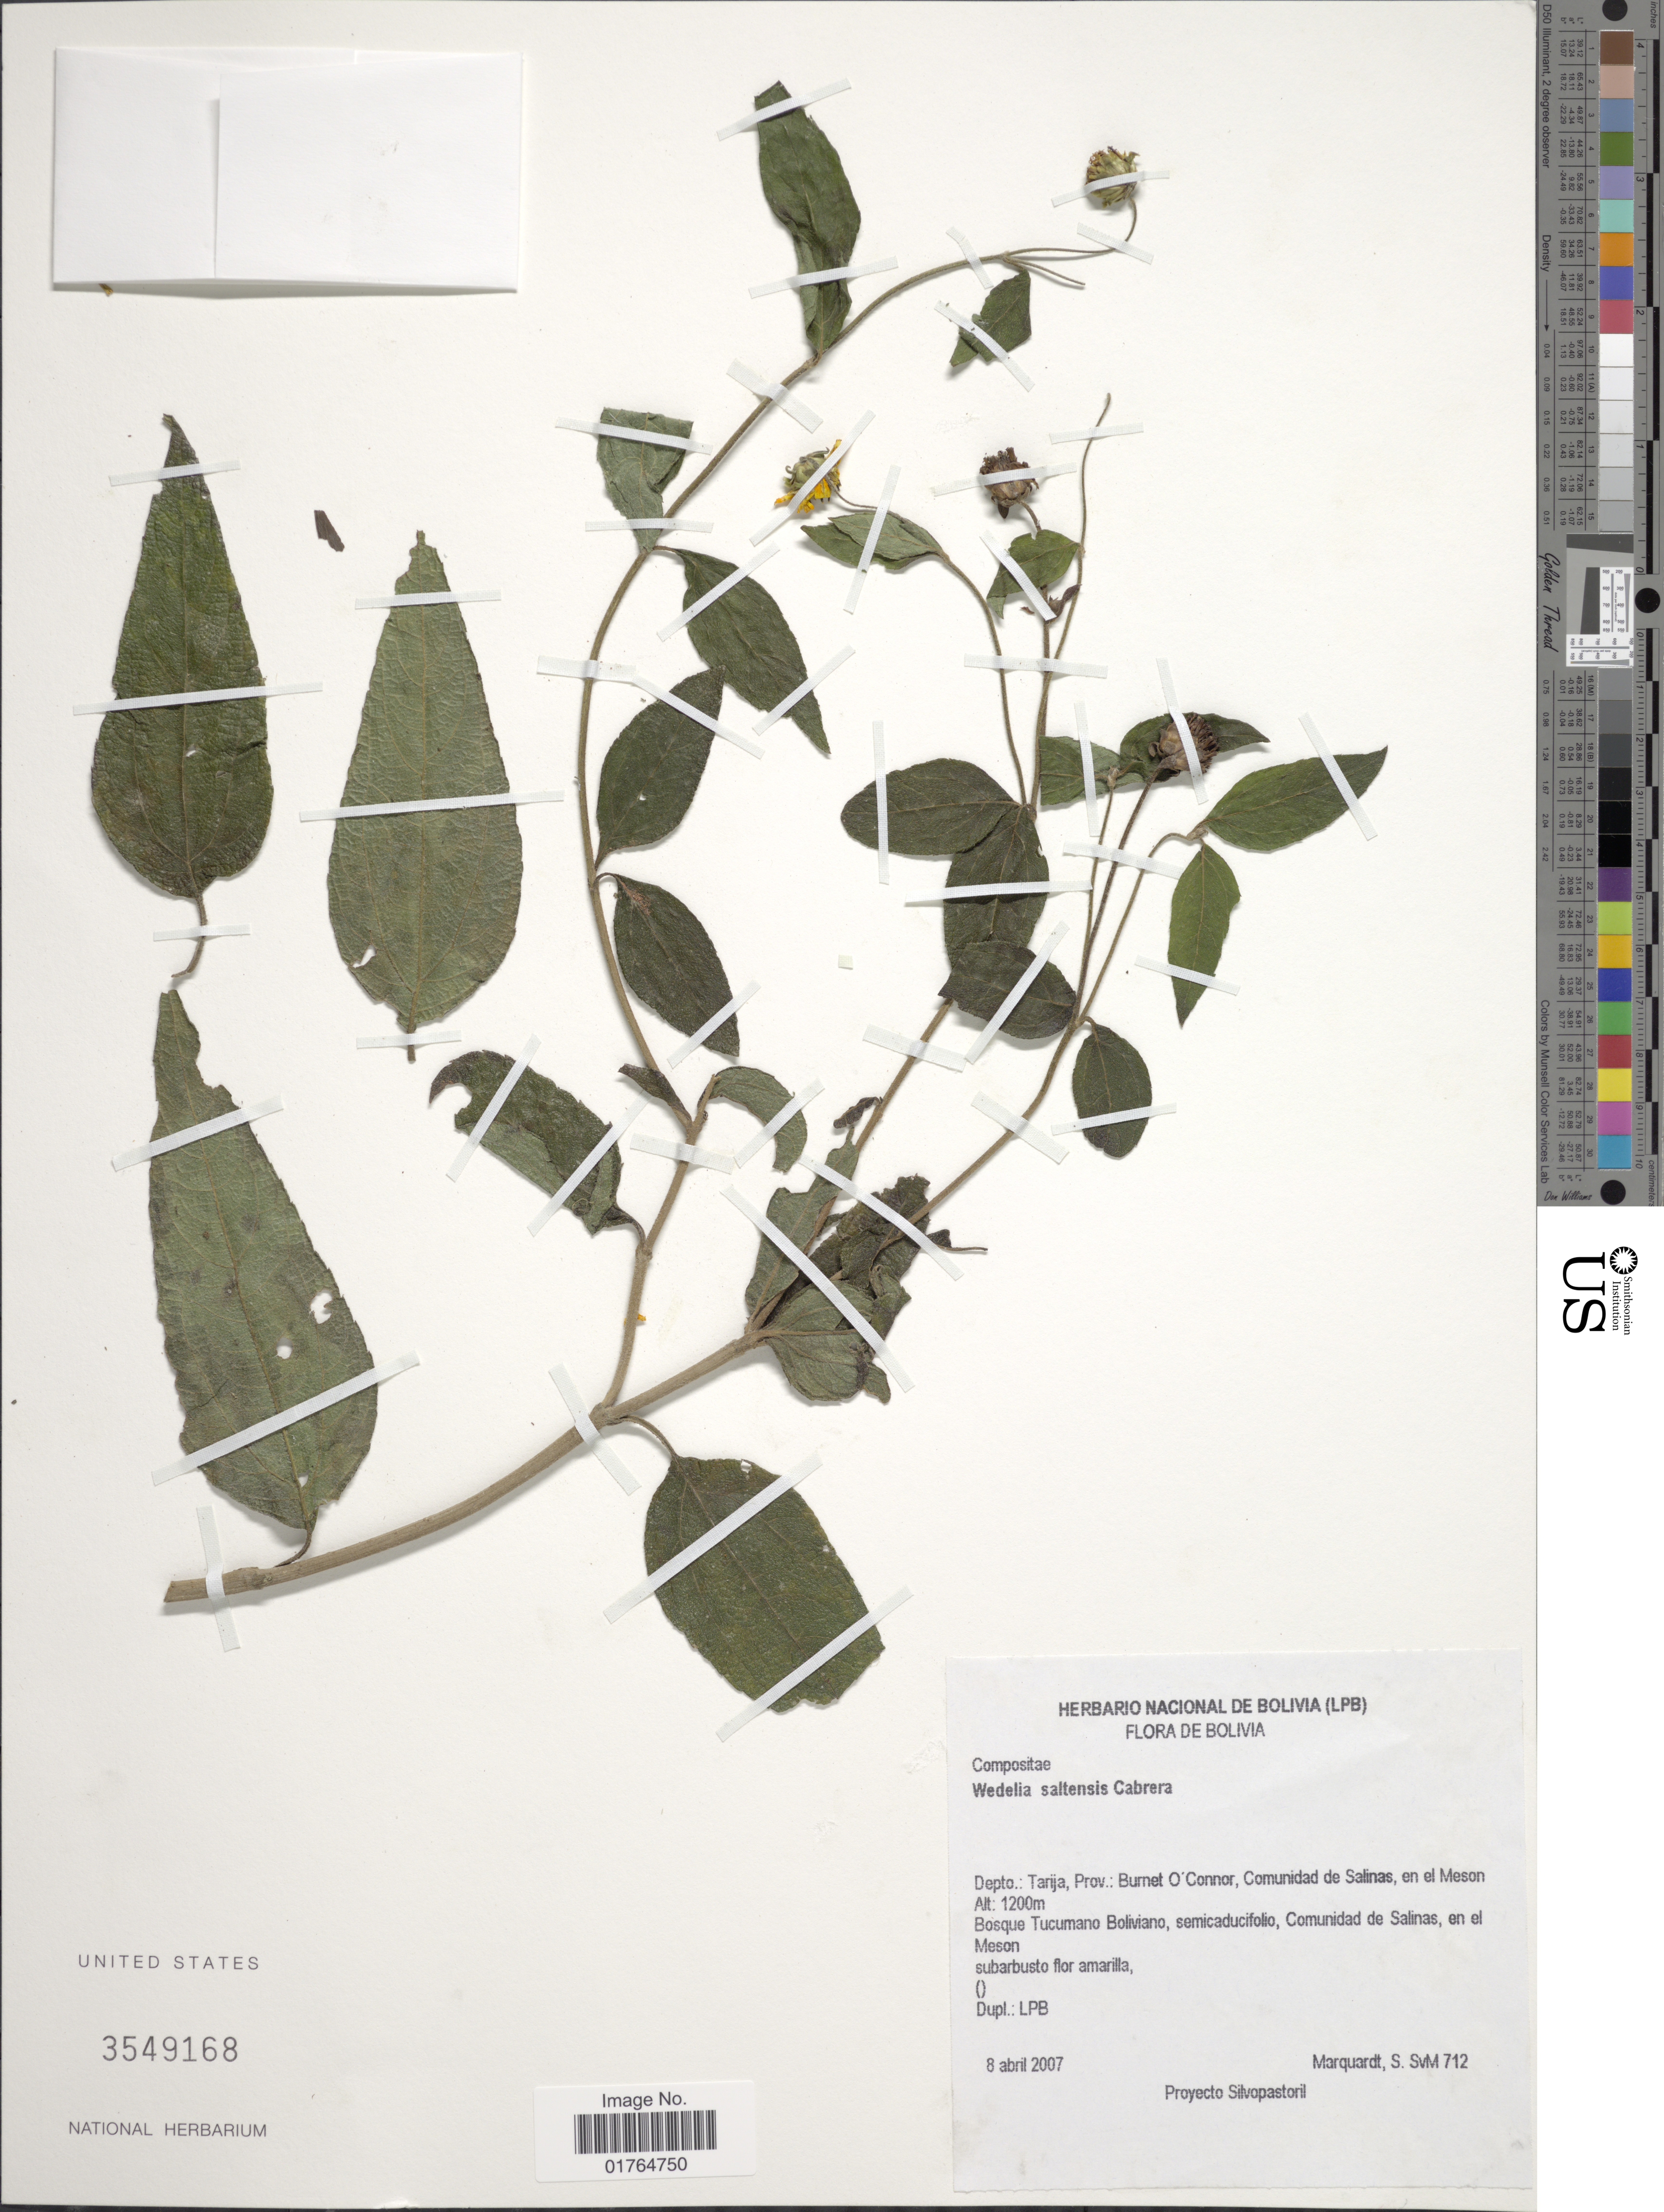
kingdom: Plantae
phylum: Tracheophyta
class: Magnoliopsida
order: Asterales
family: Asteraceae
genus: Wedelia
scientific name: Wedelia saltensis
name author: Cabrera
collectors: S. Marquardt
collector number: SvM712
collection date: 2007-04-08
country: Bolivia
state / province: Tarija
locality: Prov. Burnet O'Connor, Comunidad de Salinas, en el Meson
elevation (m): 1200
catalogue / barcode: US 3549168